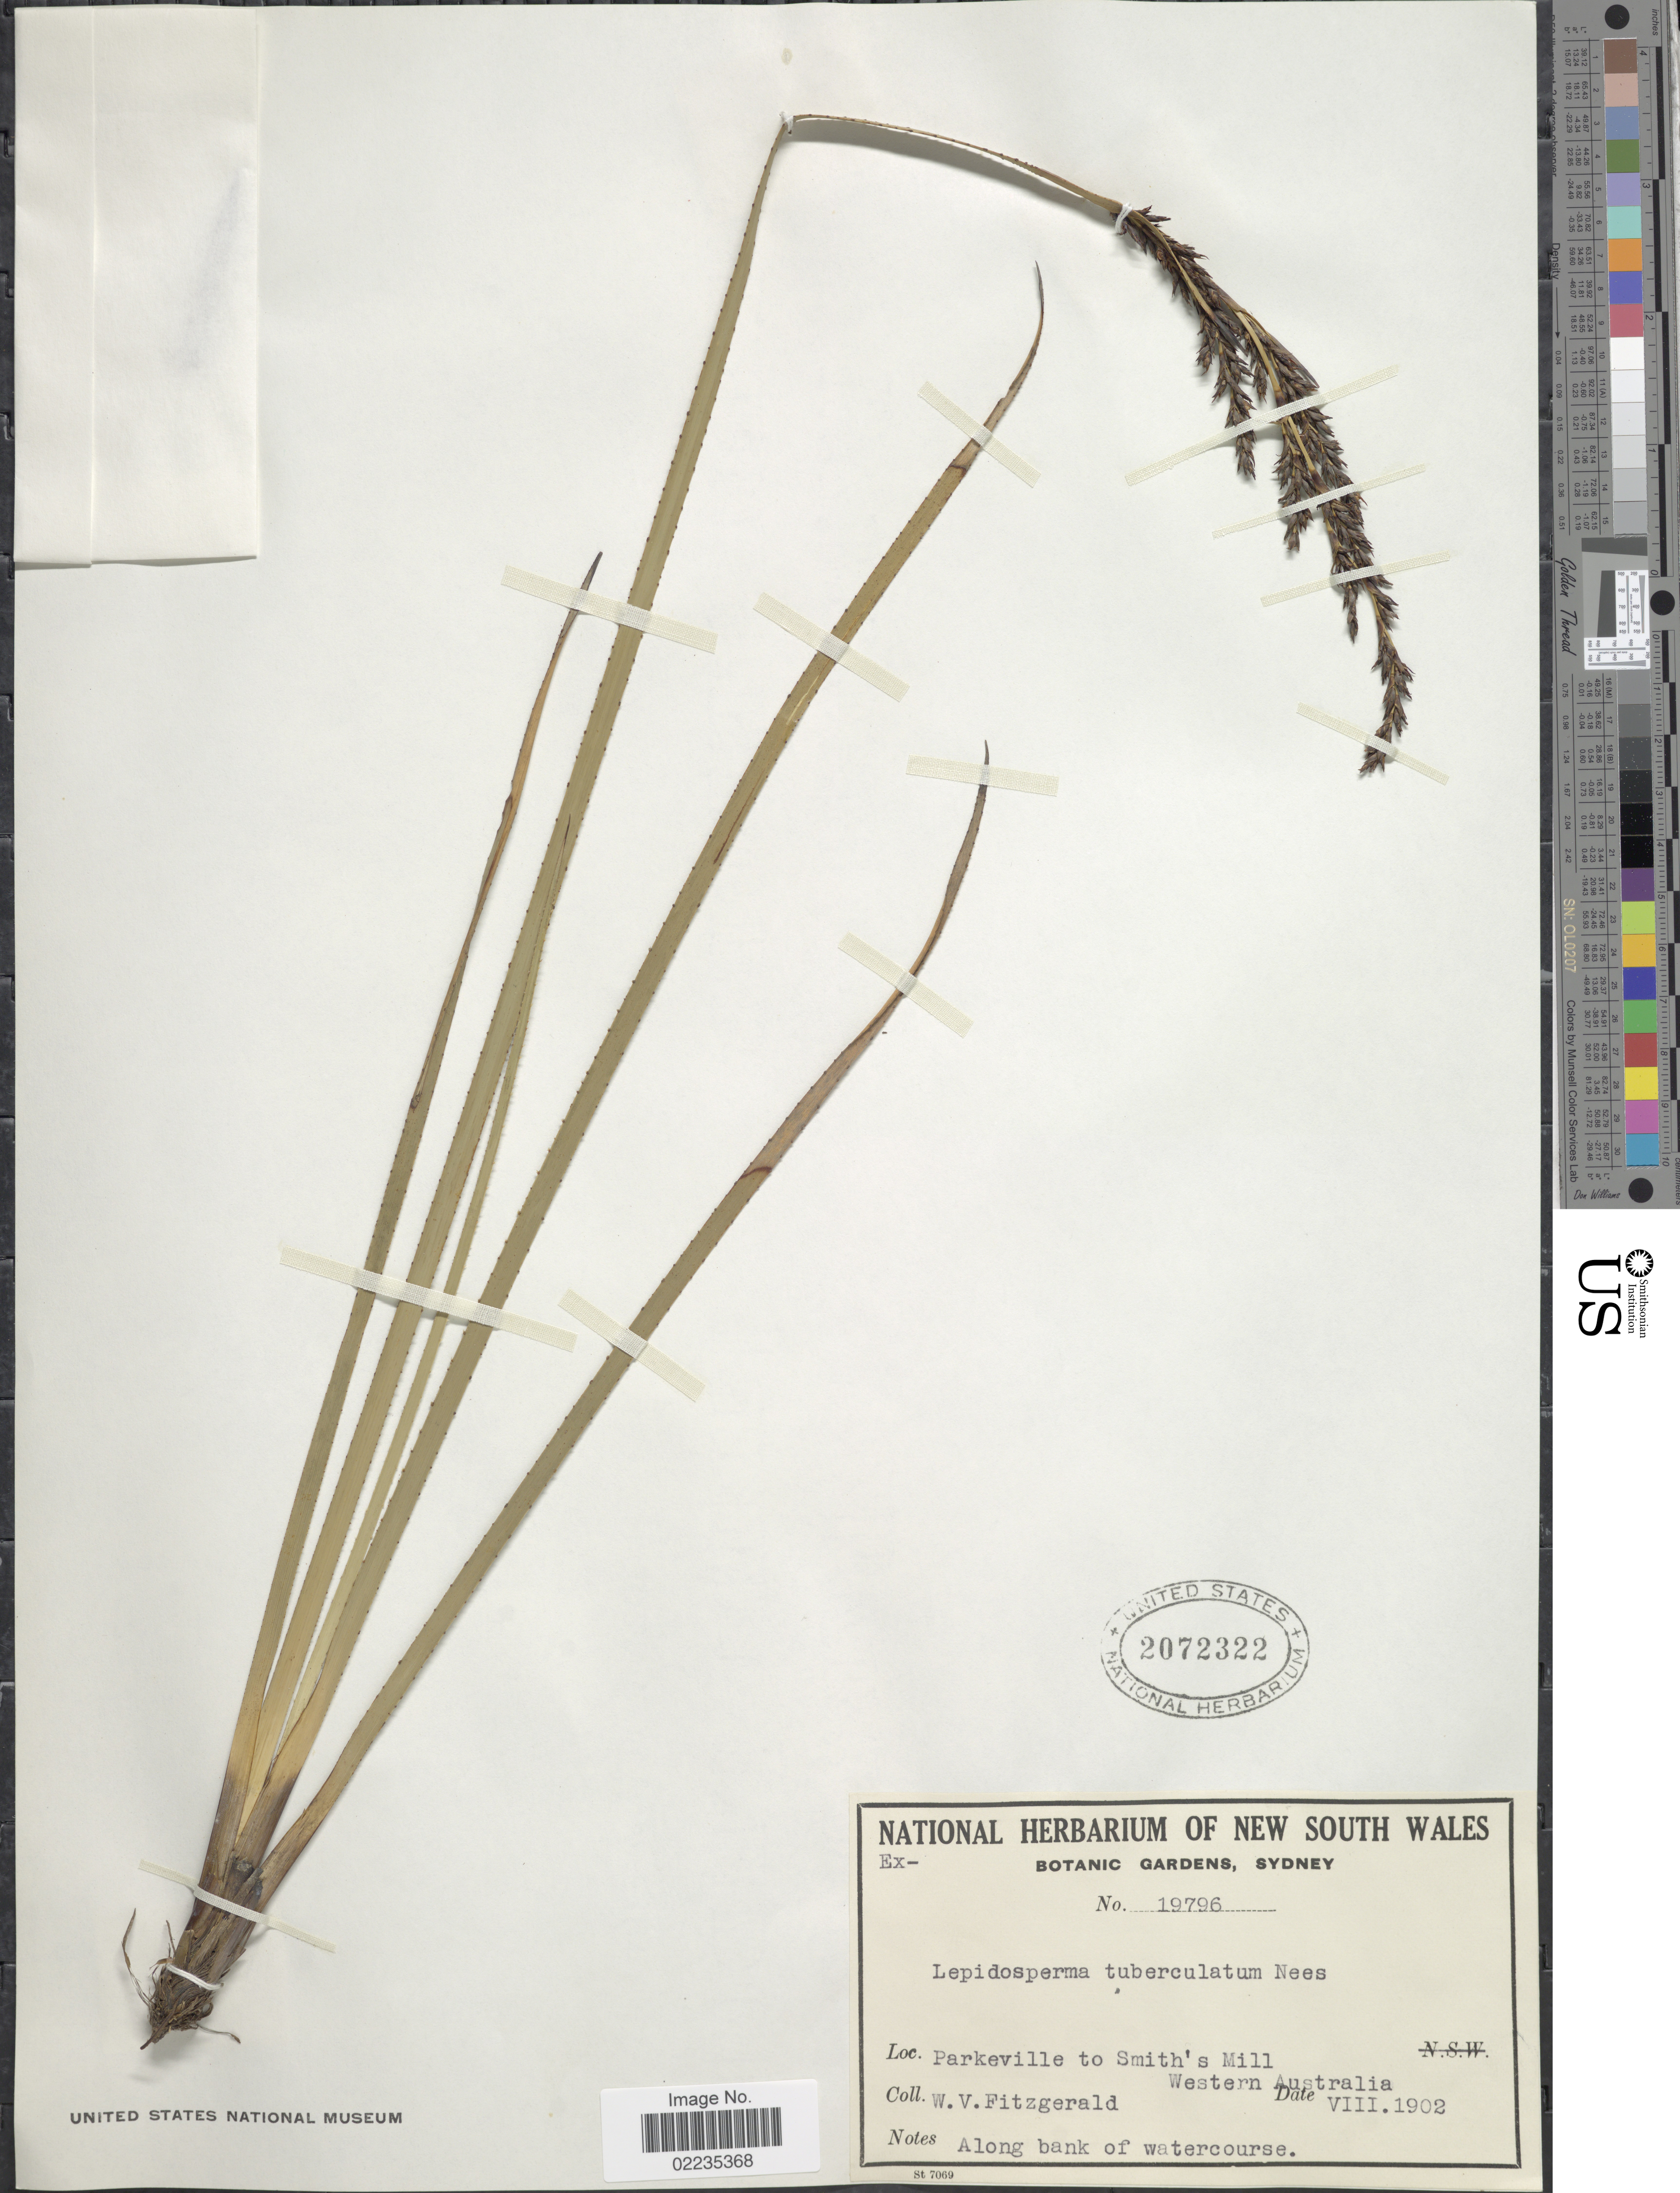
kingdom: Plantae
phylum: Tracheophyta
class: Liliopsida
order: Poales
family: Cyperaceae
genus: Lepidosperma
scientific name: Lepidosperma tuberculatum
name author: Nees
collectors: W. Fitzgerald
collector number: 19796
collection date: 1902-08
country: Australia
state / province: Western Australia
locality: Parkeville to Smith's Mill, Western Australia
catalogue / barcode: US 2072322